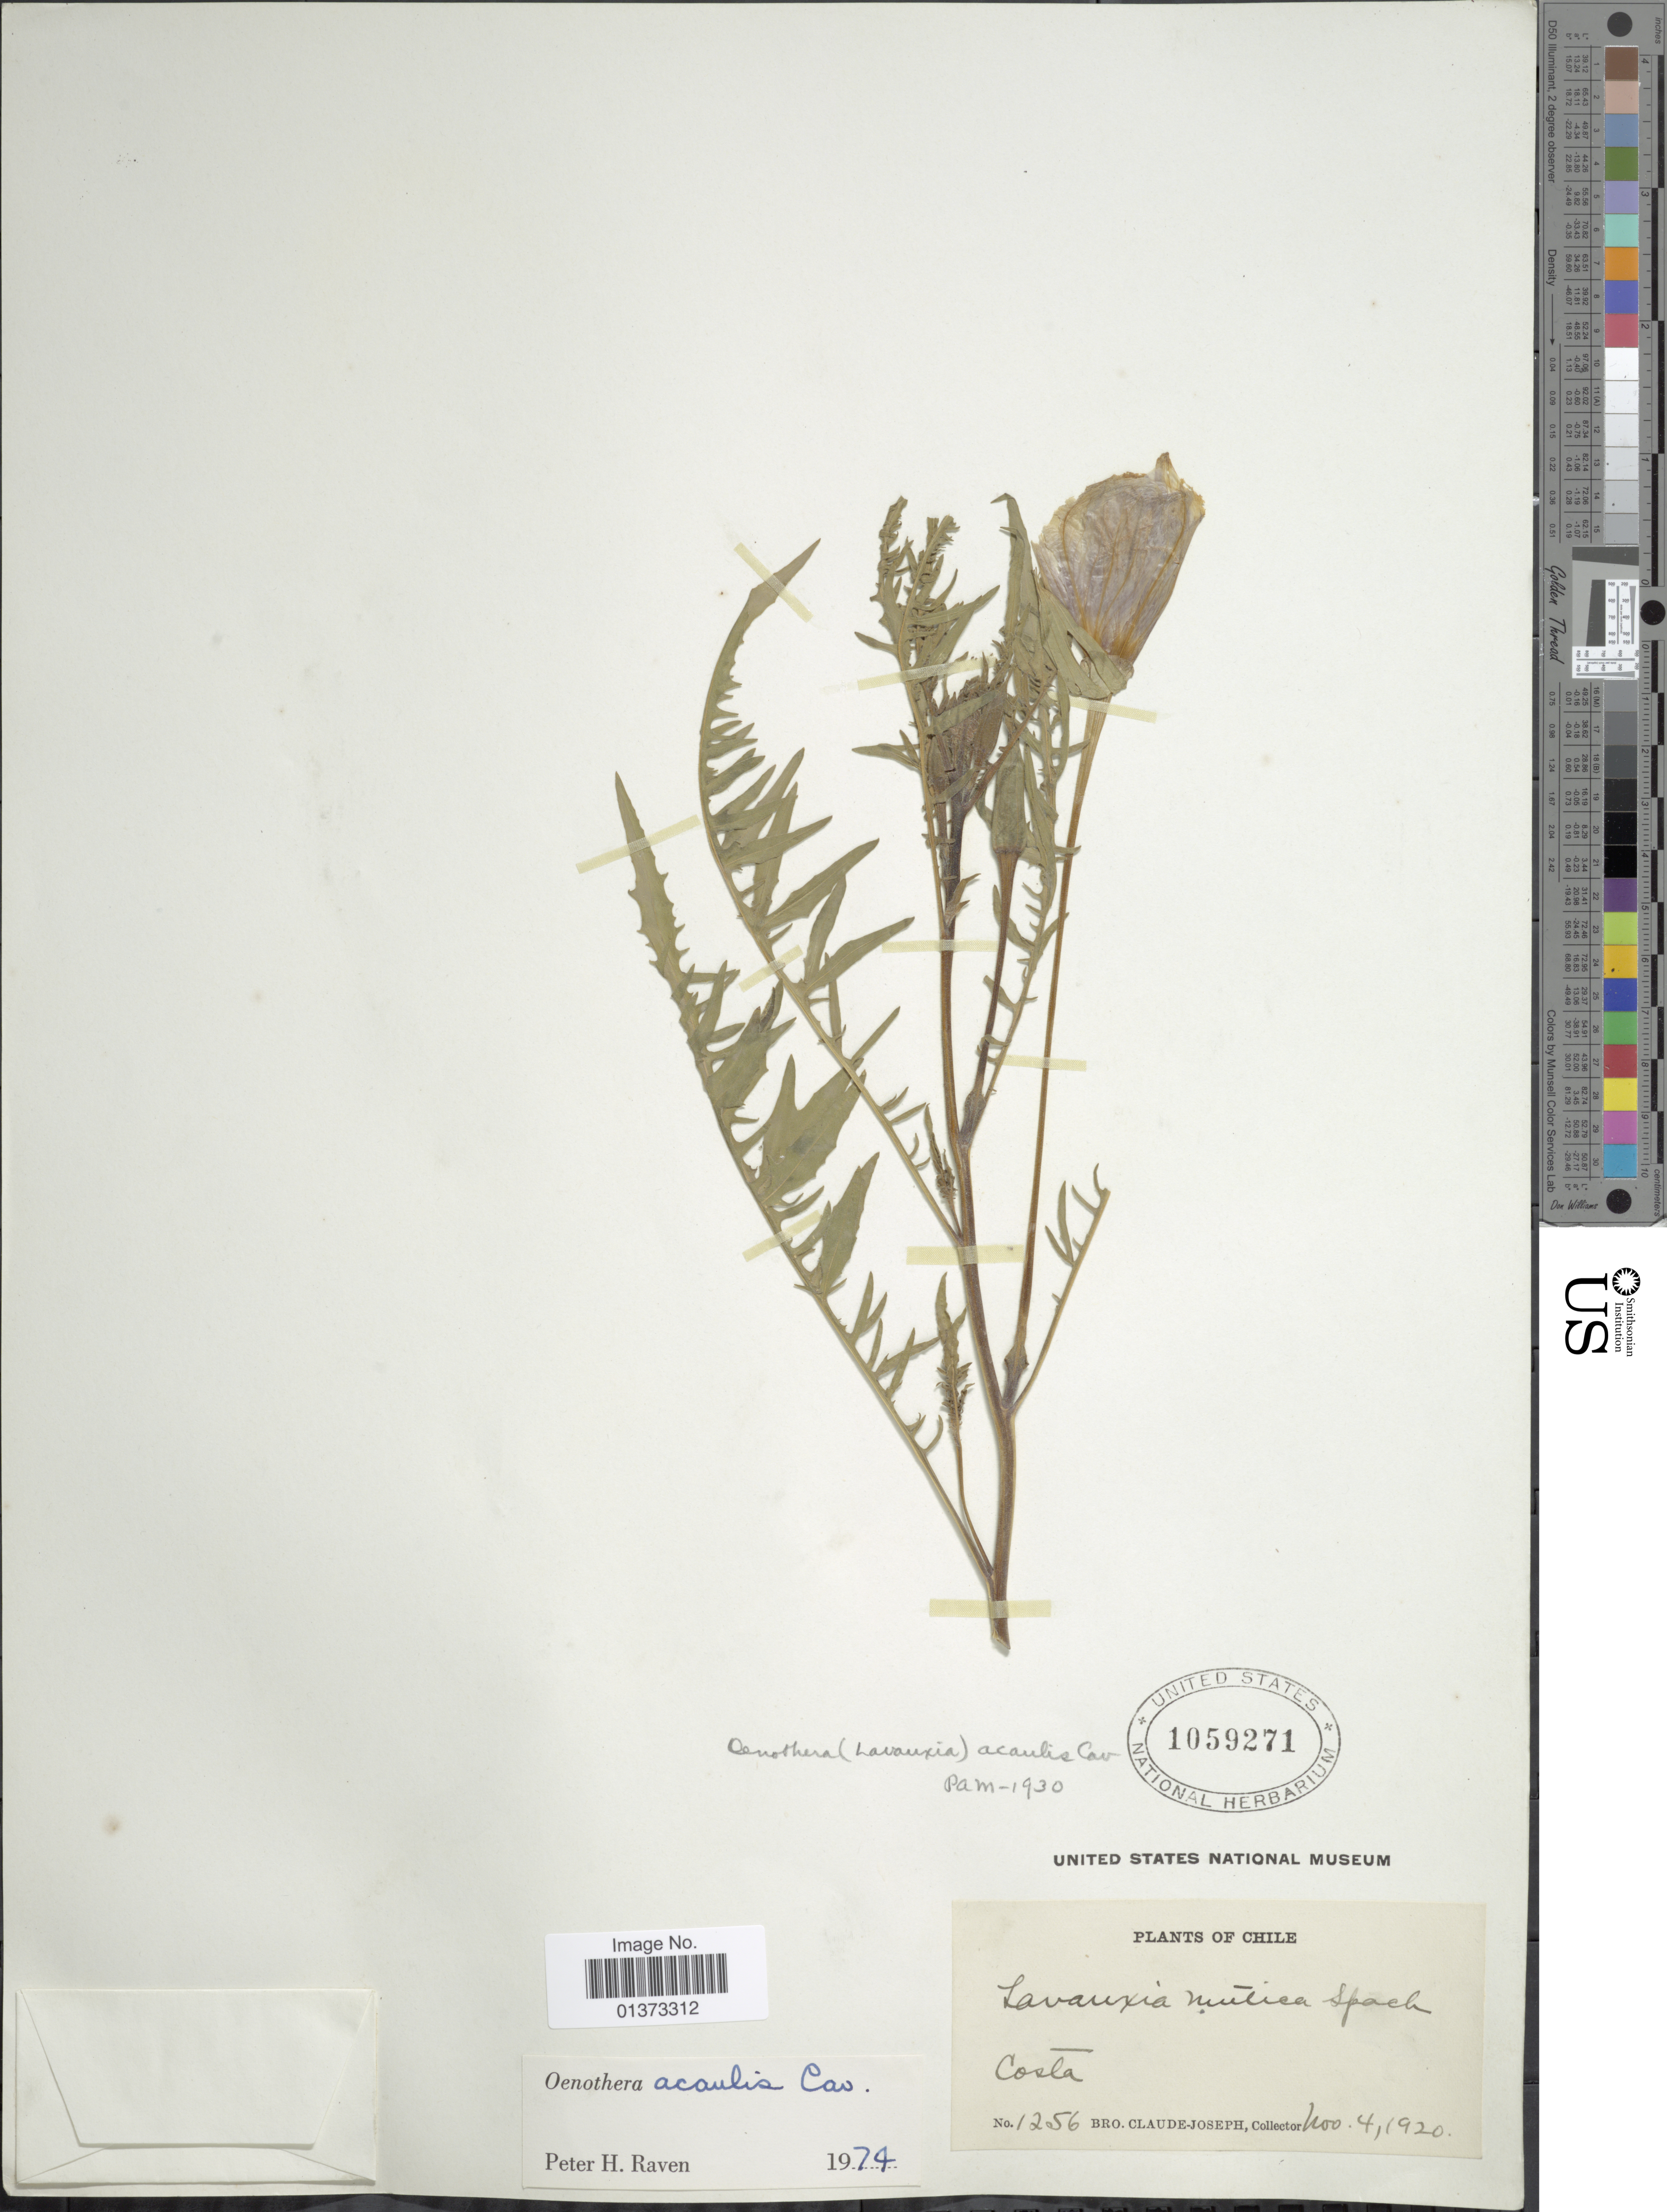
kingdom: Plantae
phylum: Tracheophyta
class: Magnoliopsida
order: Myrtales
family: Onagraceae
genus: Oenothera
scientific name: Oenothera acaulis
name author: Cav.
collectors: Bro. Claude-Joseph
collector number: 1256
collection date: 1920-11-04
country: Chile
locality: Costa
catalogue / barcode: US 1059271